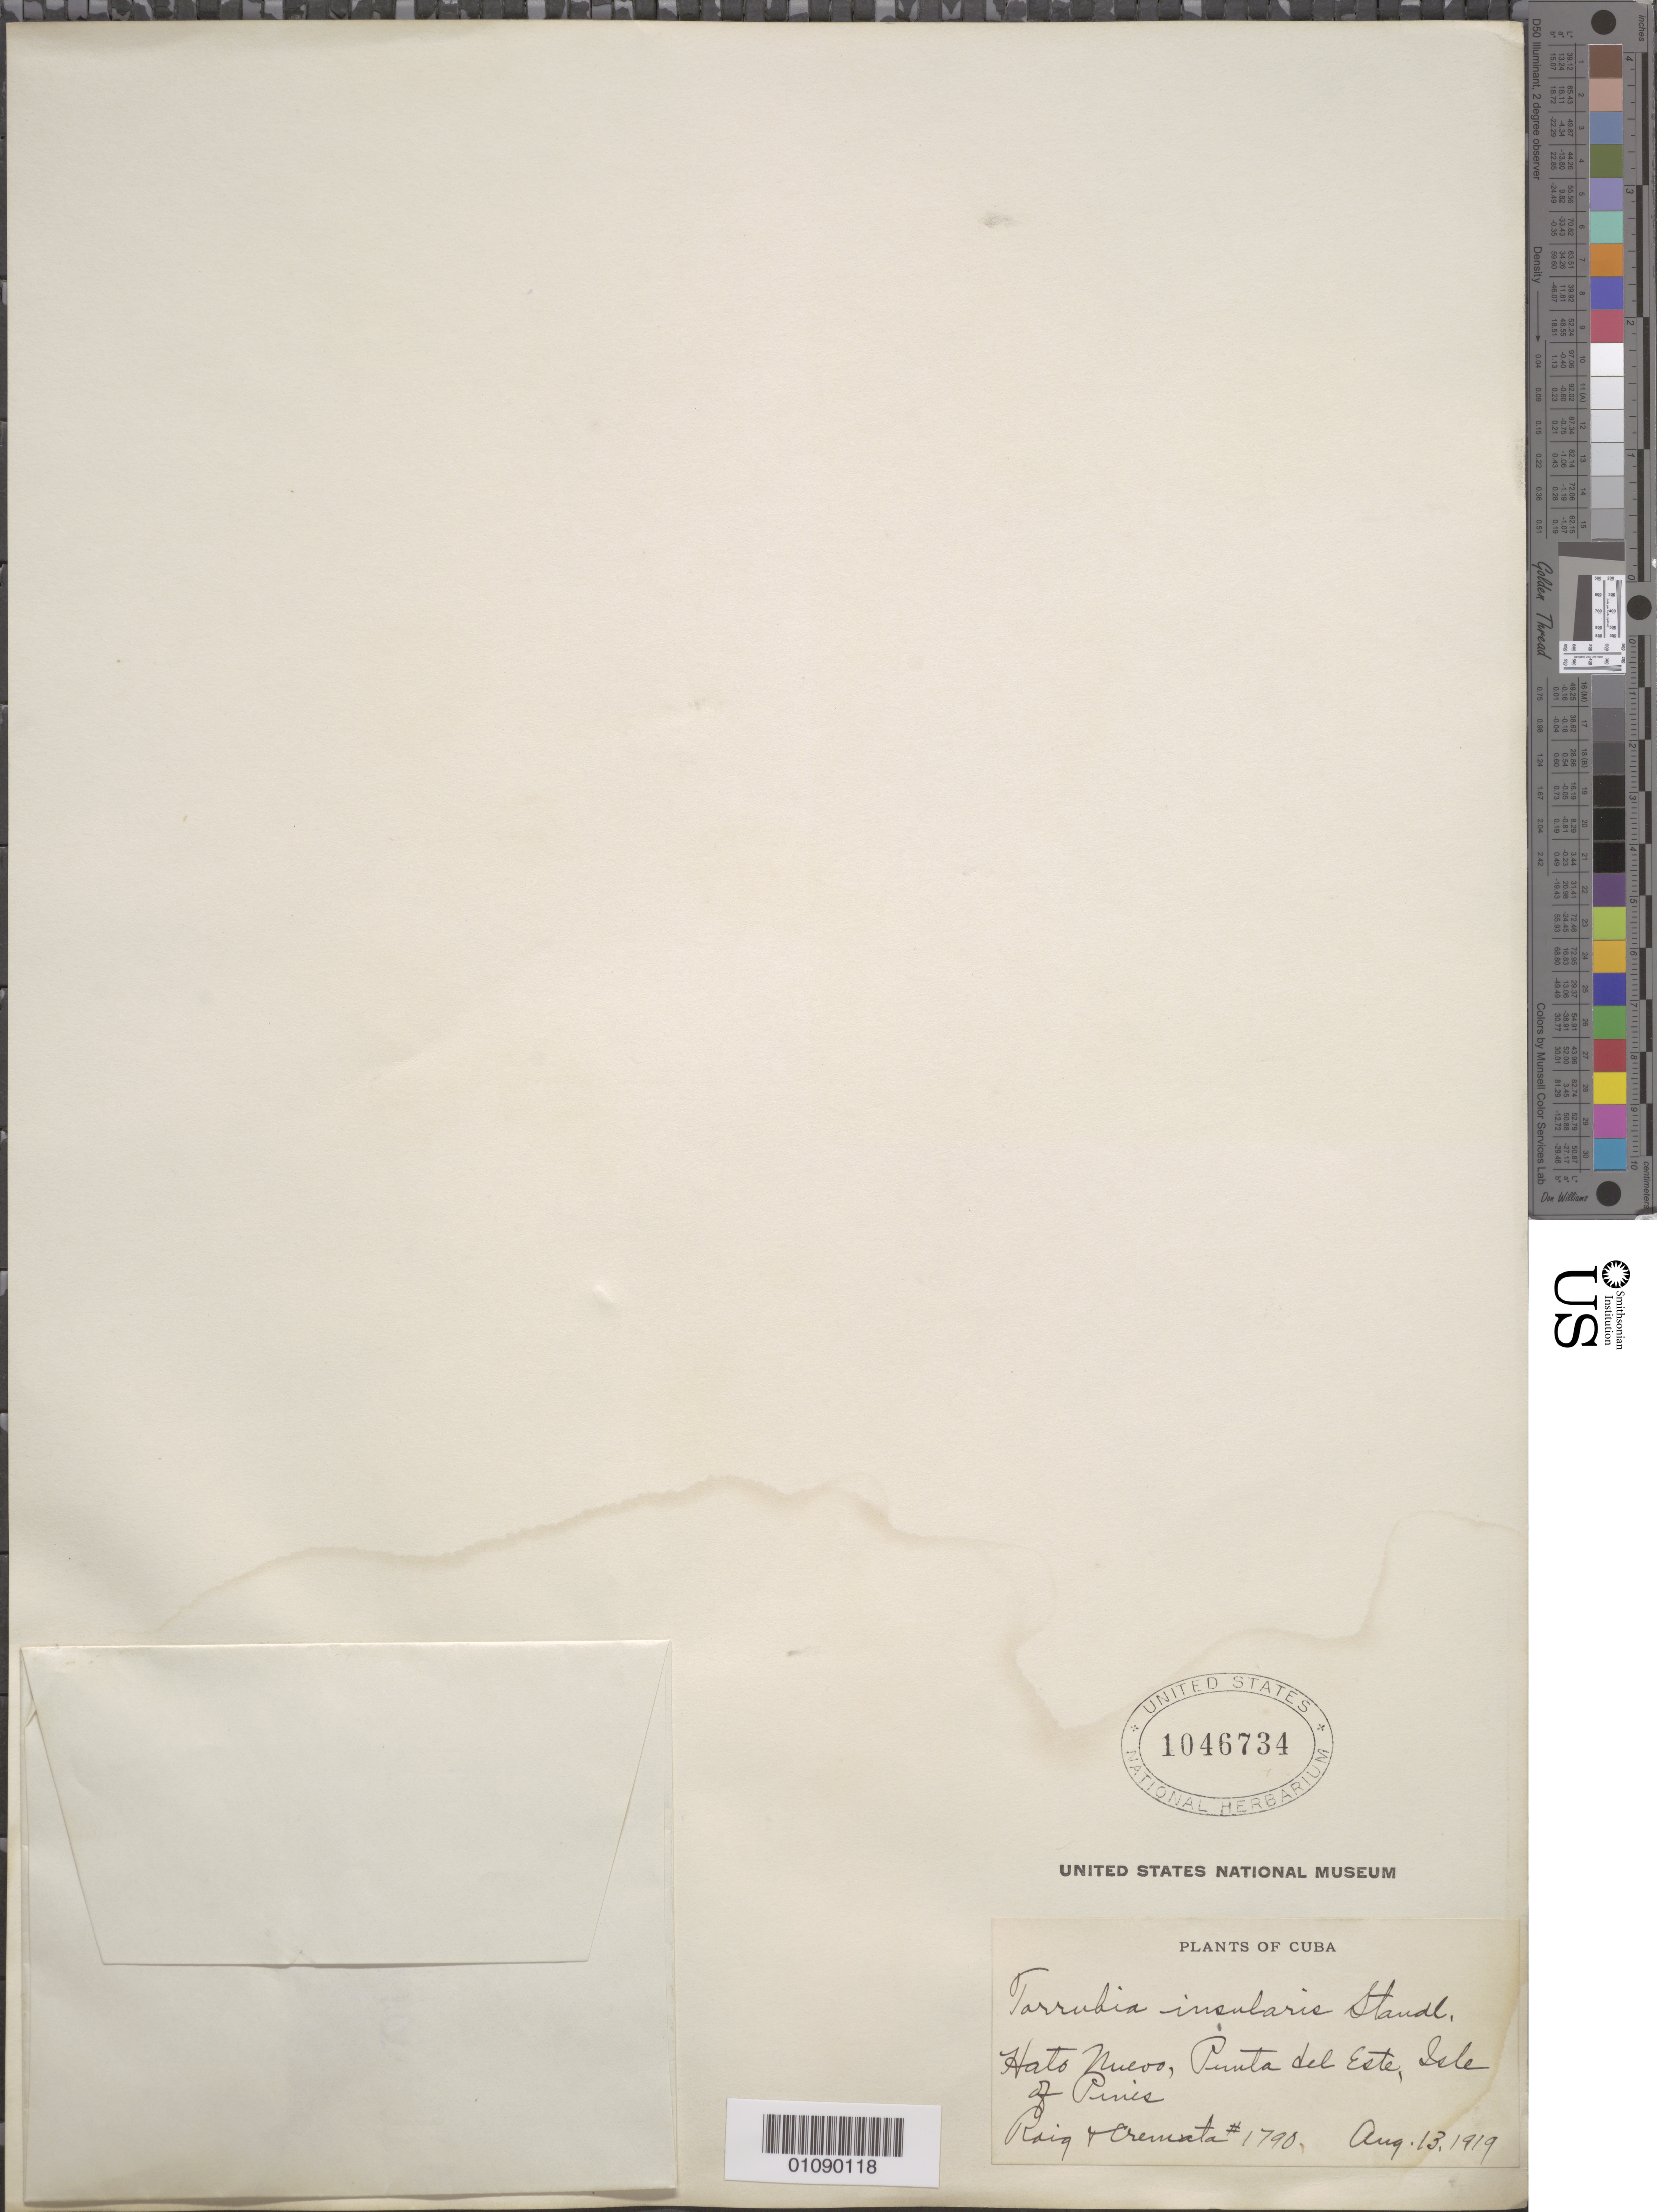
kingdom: Plantae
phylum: Tracheophyta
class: Magnoliopsida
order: Caryophyllales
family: Nyctaginaceae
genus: Guapira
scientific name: Guapira insularis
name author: (Standl.) Lundell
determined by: Strong, Mark T., (BOT), Smithsonian Institution - National Museum of Natural History (UNITED STATES)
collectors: M. Cremata & J. Roig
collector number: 1790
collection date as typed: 13 Aug 1919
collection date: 1919-08-13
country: Cuba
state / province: Isla de La Juventud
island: Isla de la Juventud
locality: Isle of Pines, Punta de Este, Hato Nuevo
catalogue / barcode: US 1046734